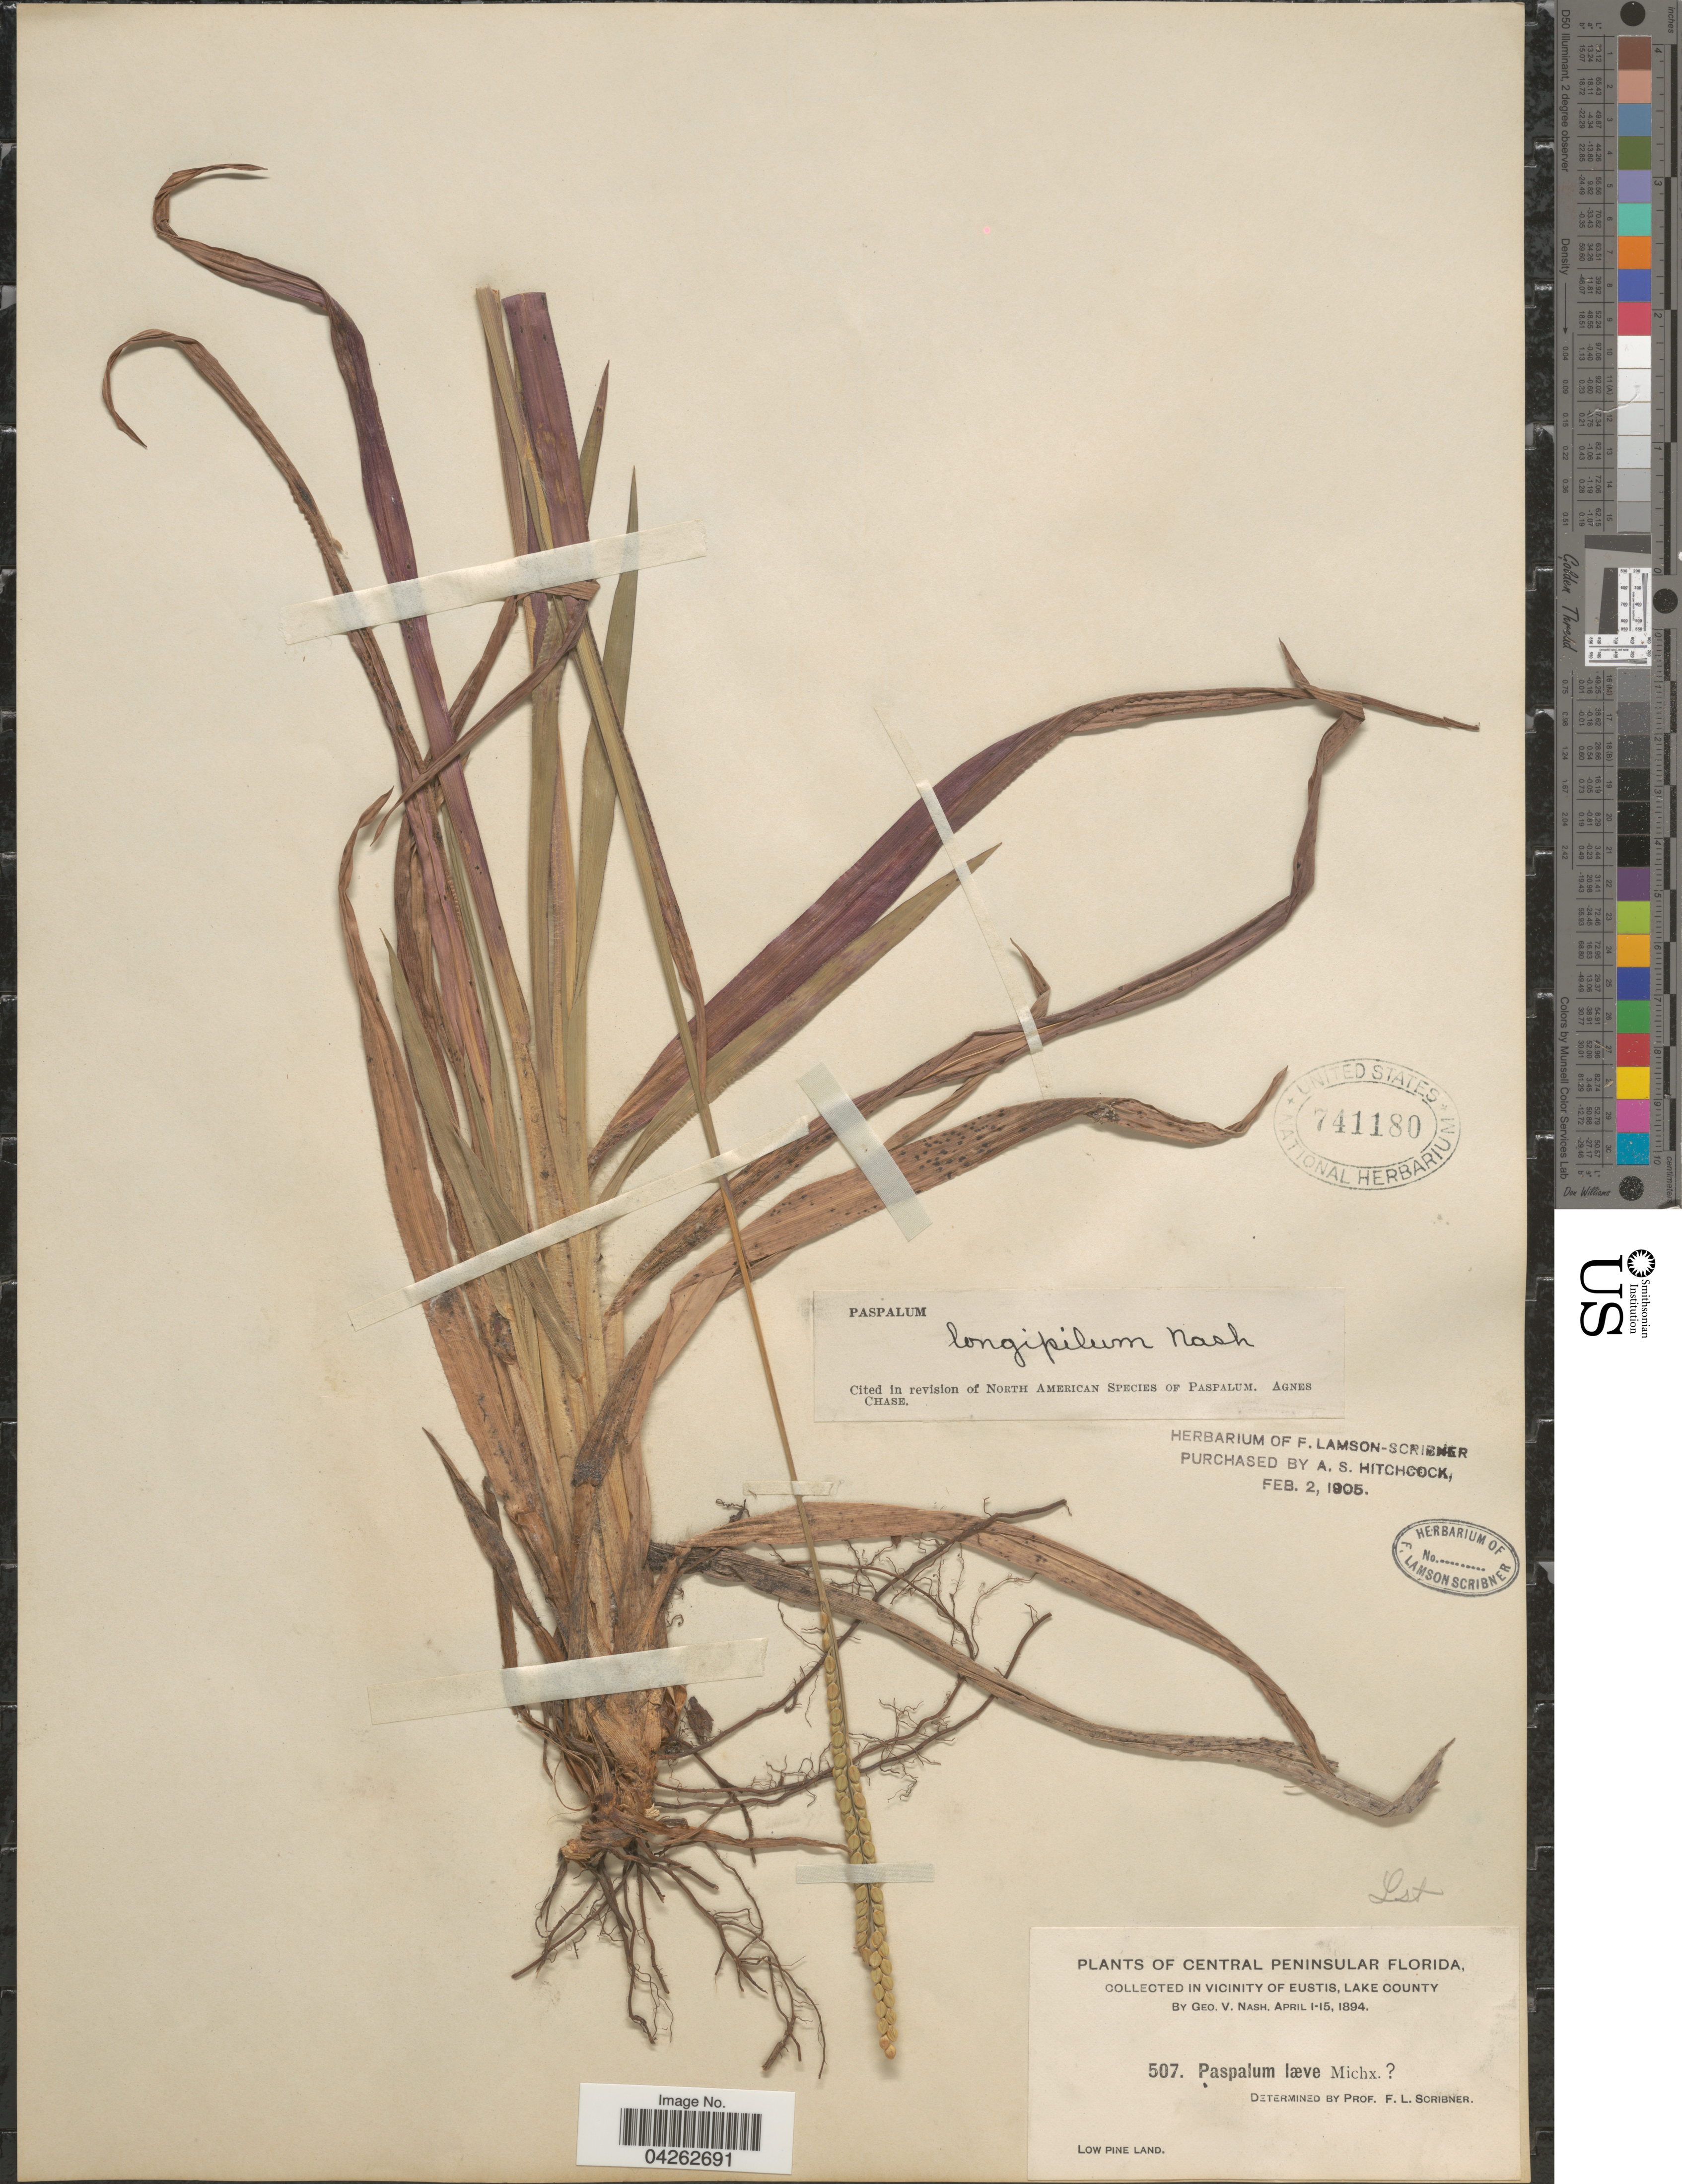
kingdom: Plantae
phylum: Tracheophyta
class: Liliopsida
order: Poales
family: Poaceae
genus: Paspalum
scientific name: Paspalum longipilum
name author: Nash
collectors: G. V. Nash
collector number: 507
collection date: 1894-04-01/1894-04-15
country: United States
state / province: Florida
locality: Central Peninsular Florida, in vicinity of Eustis, Lake County. Low pine land.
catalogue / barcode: US 741180